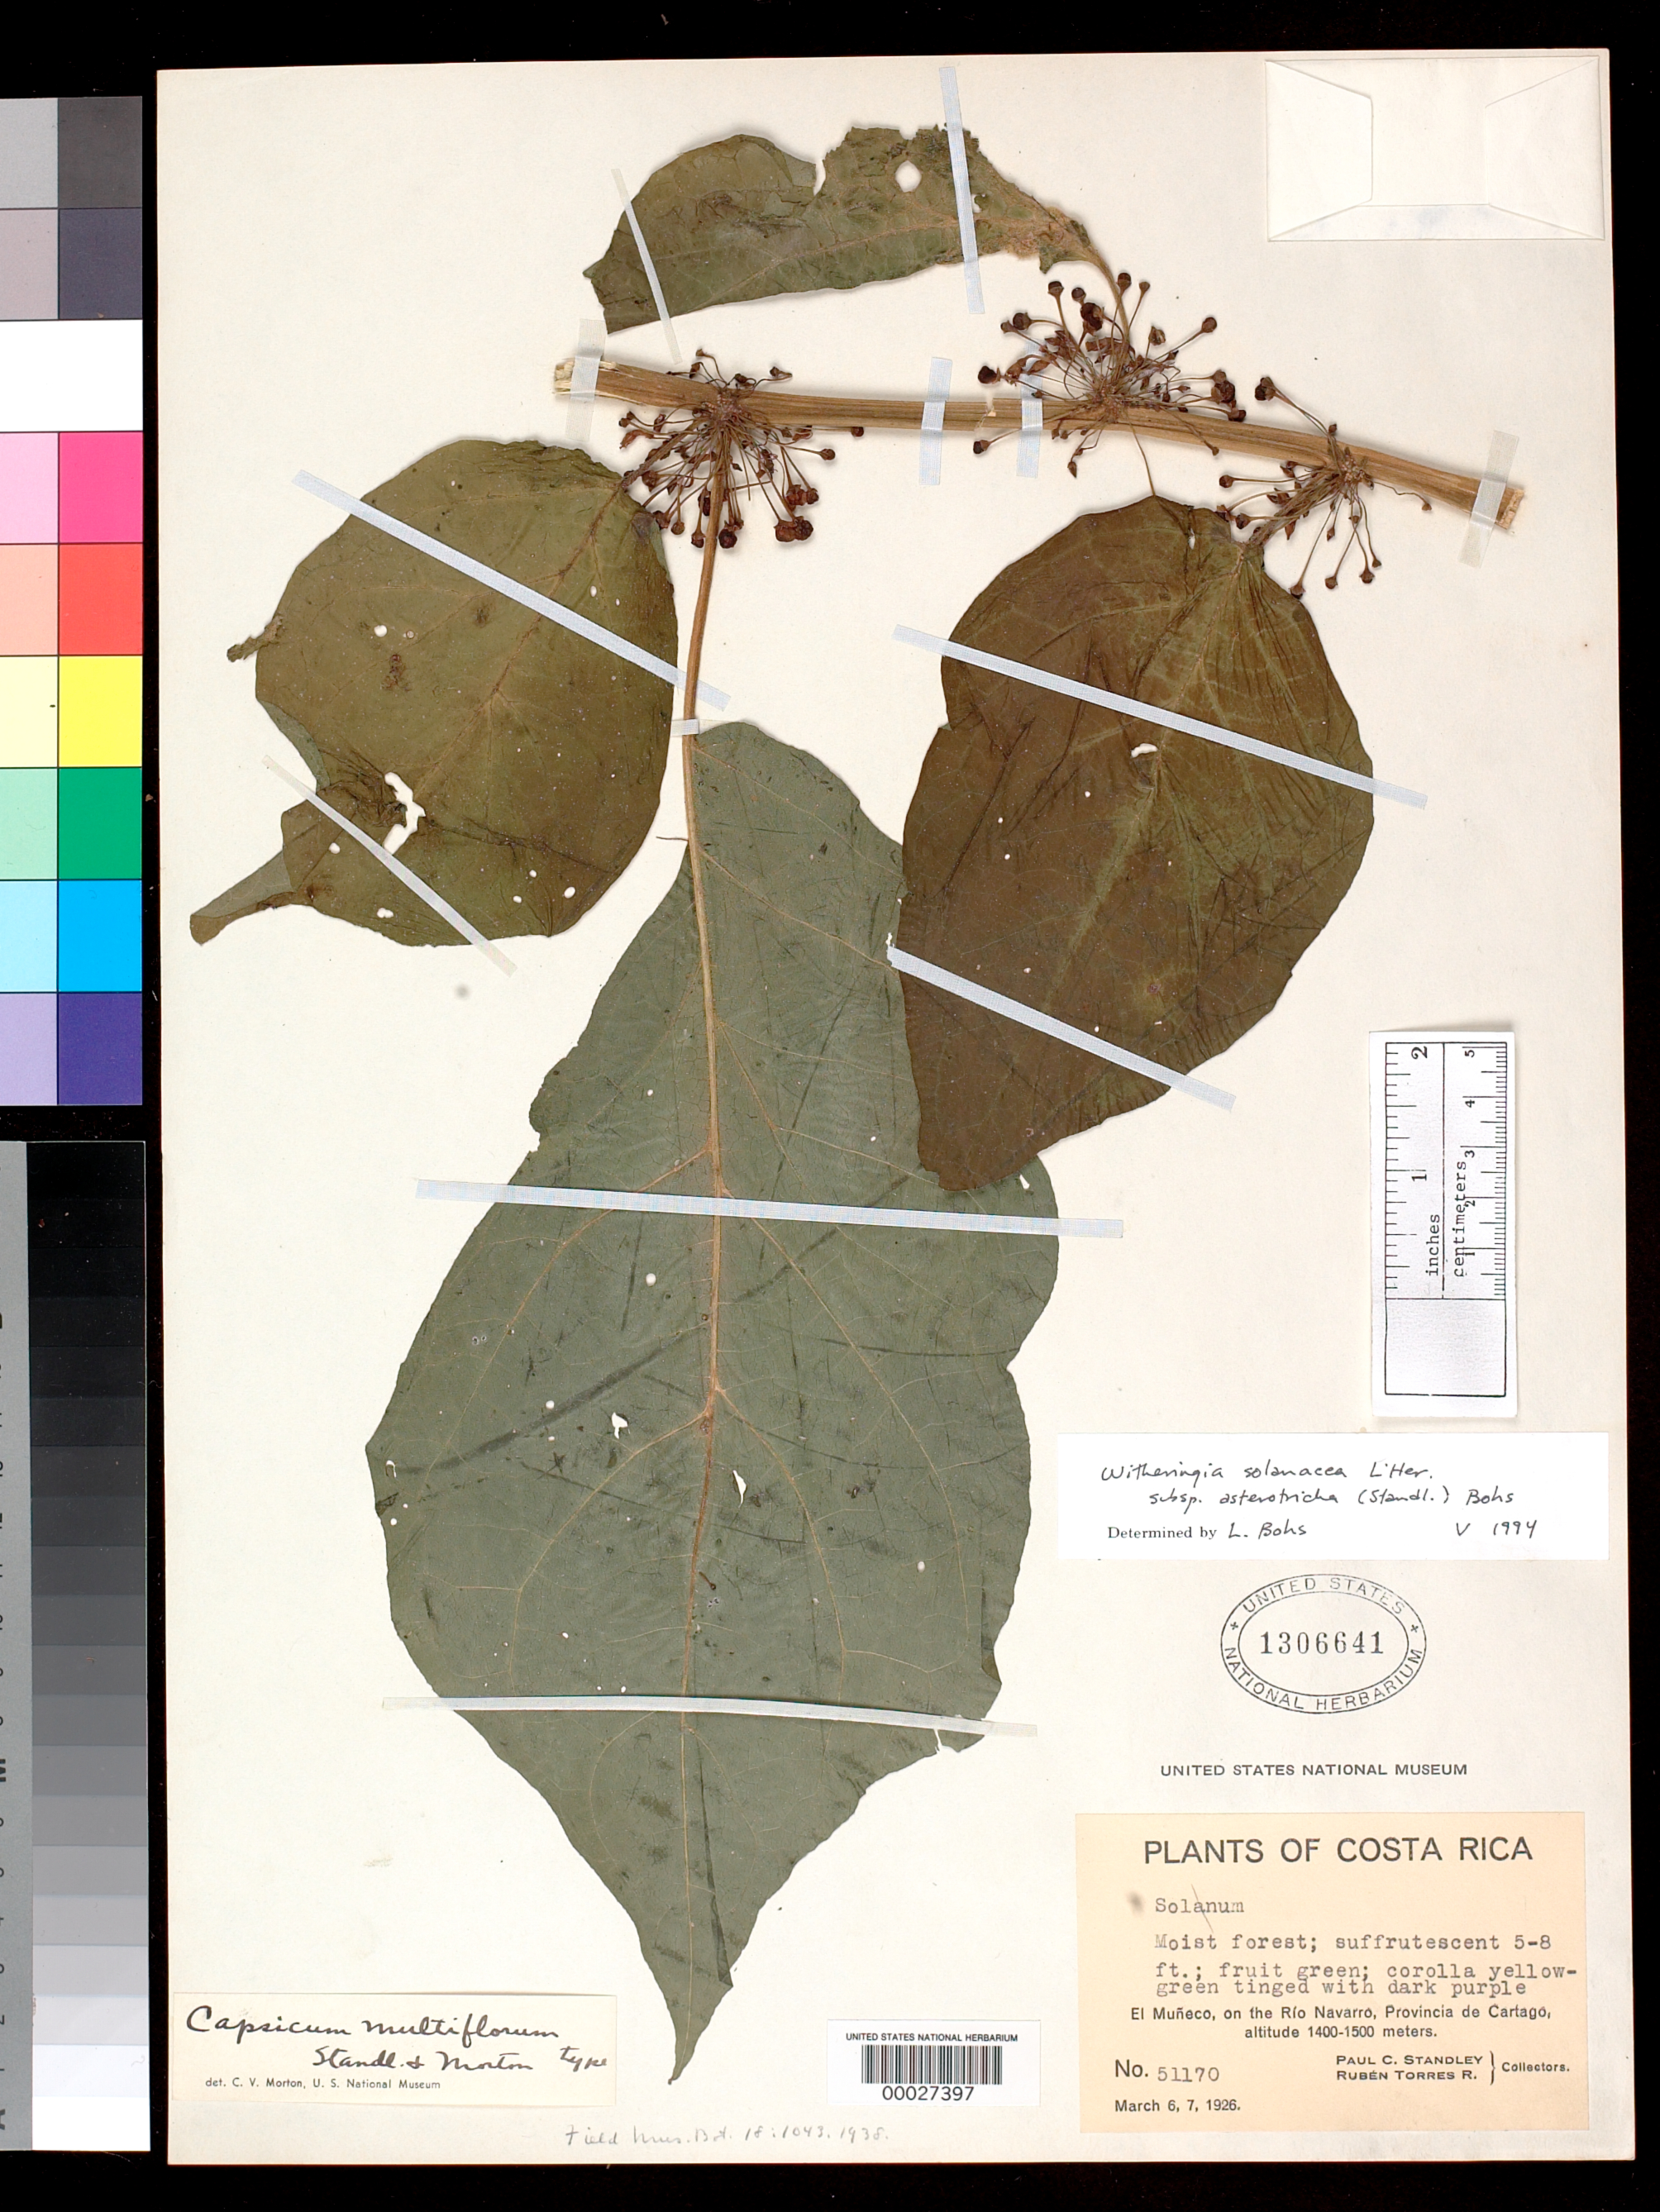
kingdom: Plantae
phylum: Tracheophyta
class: Magnoliopsida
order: Solanales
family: Solanaceae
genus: Capsicum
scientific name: Capsicum multiflorum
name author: Standl. & C.V. Morton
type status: Holotype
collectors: P. C. Standley & R. Torres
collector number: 51170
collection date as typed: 06 Mar 1926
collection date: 1926-03-06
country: Costa Rica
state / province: Cartago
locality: El Muneco, on Rio Navarro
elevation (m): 1400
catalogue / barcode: US 1306641